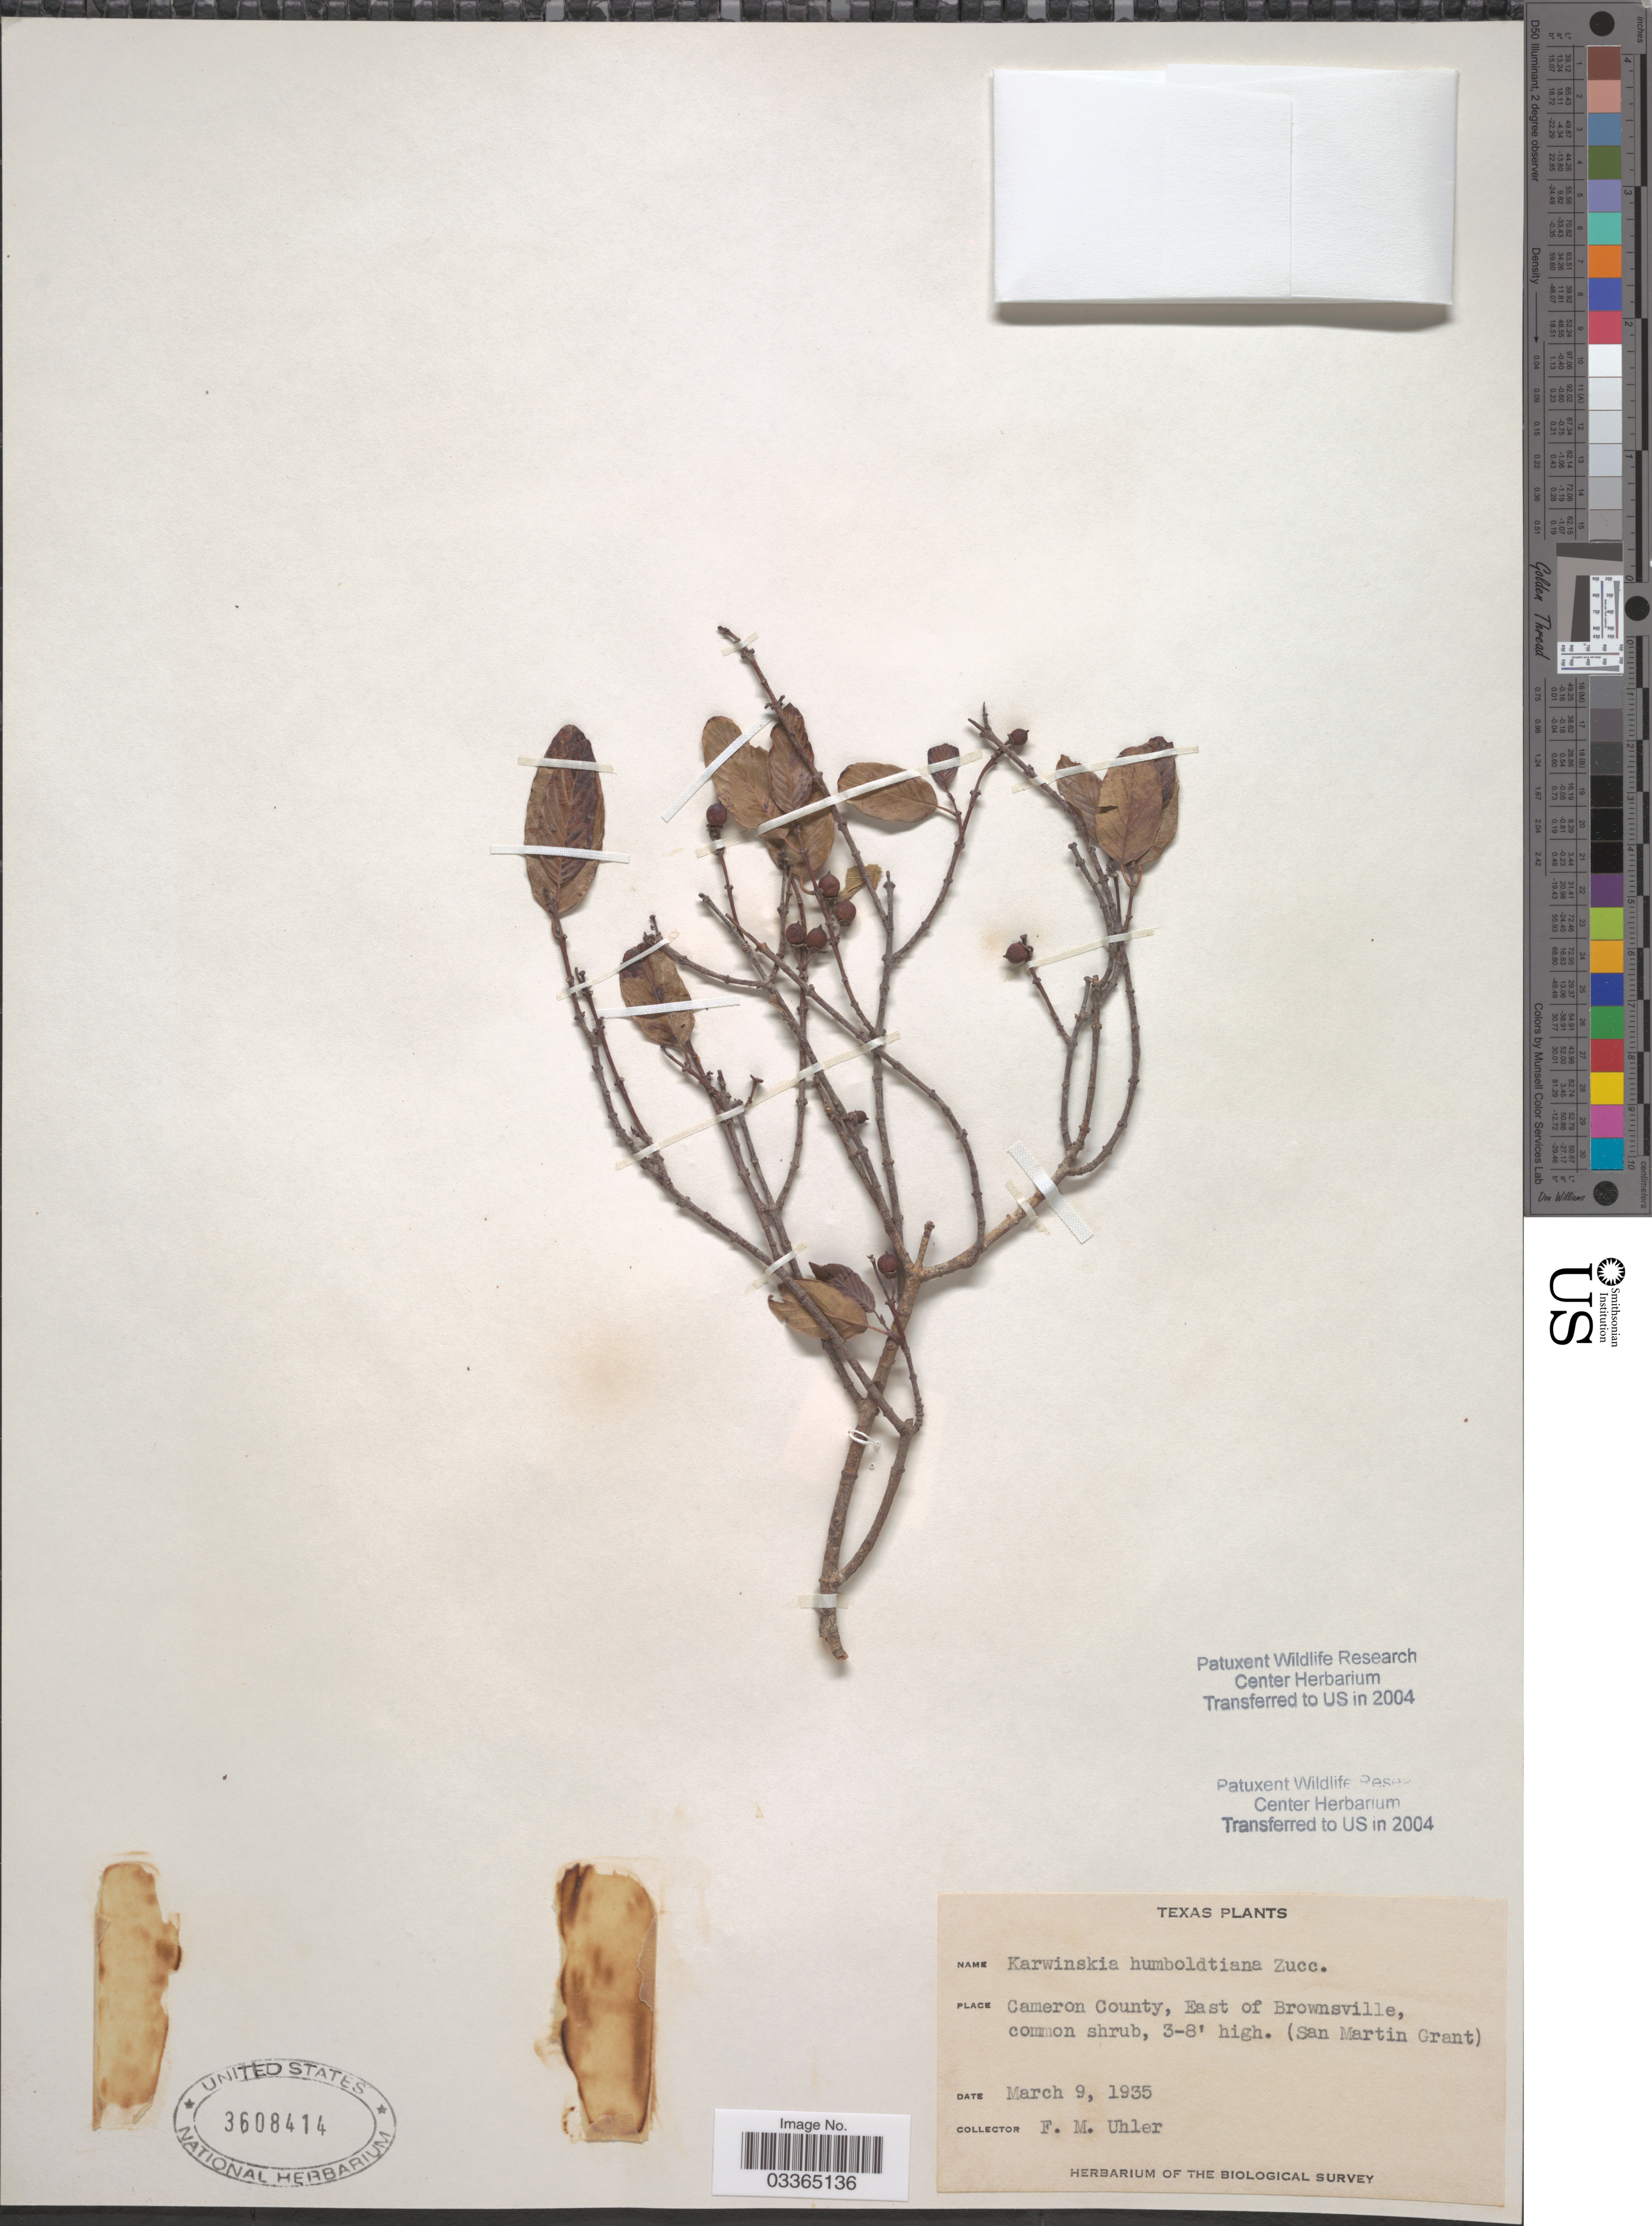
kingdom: Plantae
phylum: Tracheophyta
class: Magnoliopsida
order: Rosales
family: Rhamnaceae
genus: Karwinskia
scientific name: Karwinskia humboldtiana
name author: (Schult.) Zucc.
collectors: F. M. Uhler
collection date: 1935-03-09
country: United States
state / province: Texas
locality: Cameron County, East of Brownsville. San Martin Grant.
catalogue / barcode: US 3608414